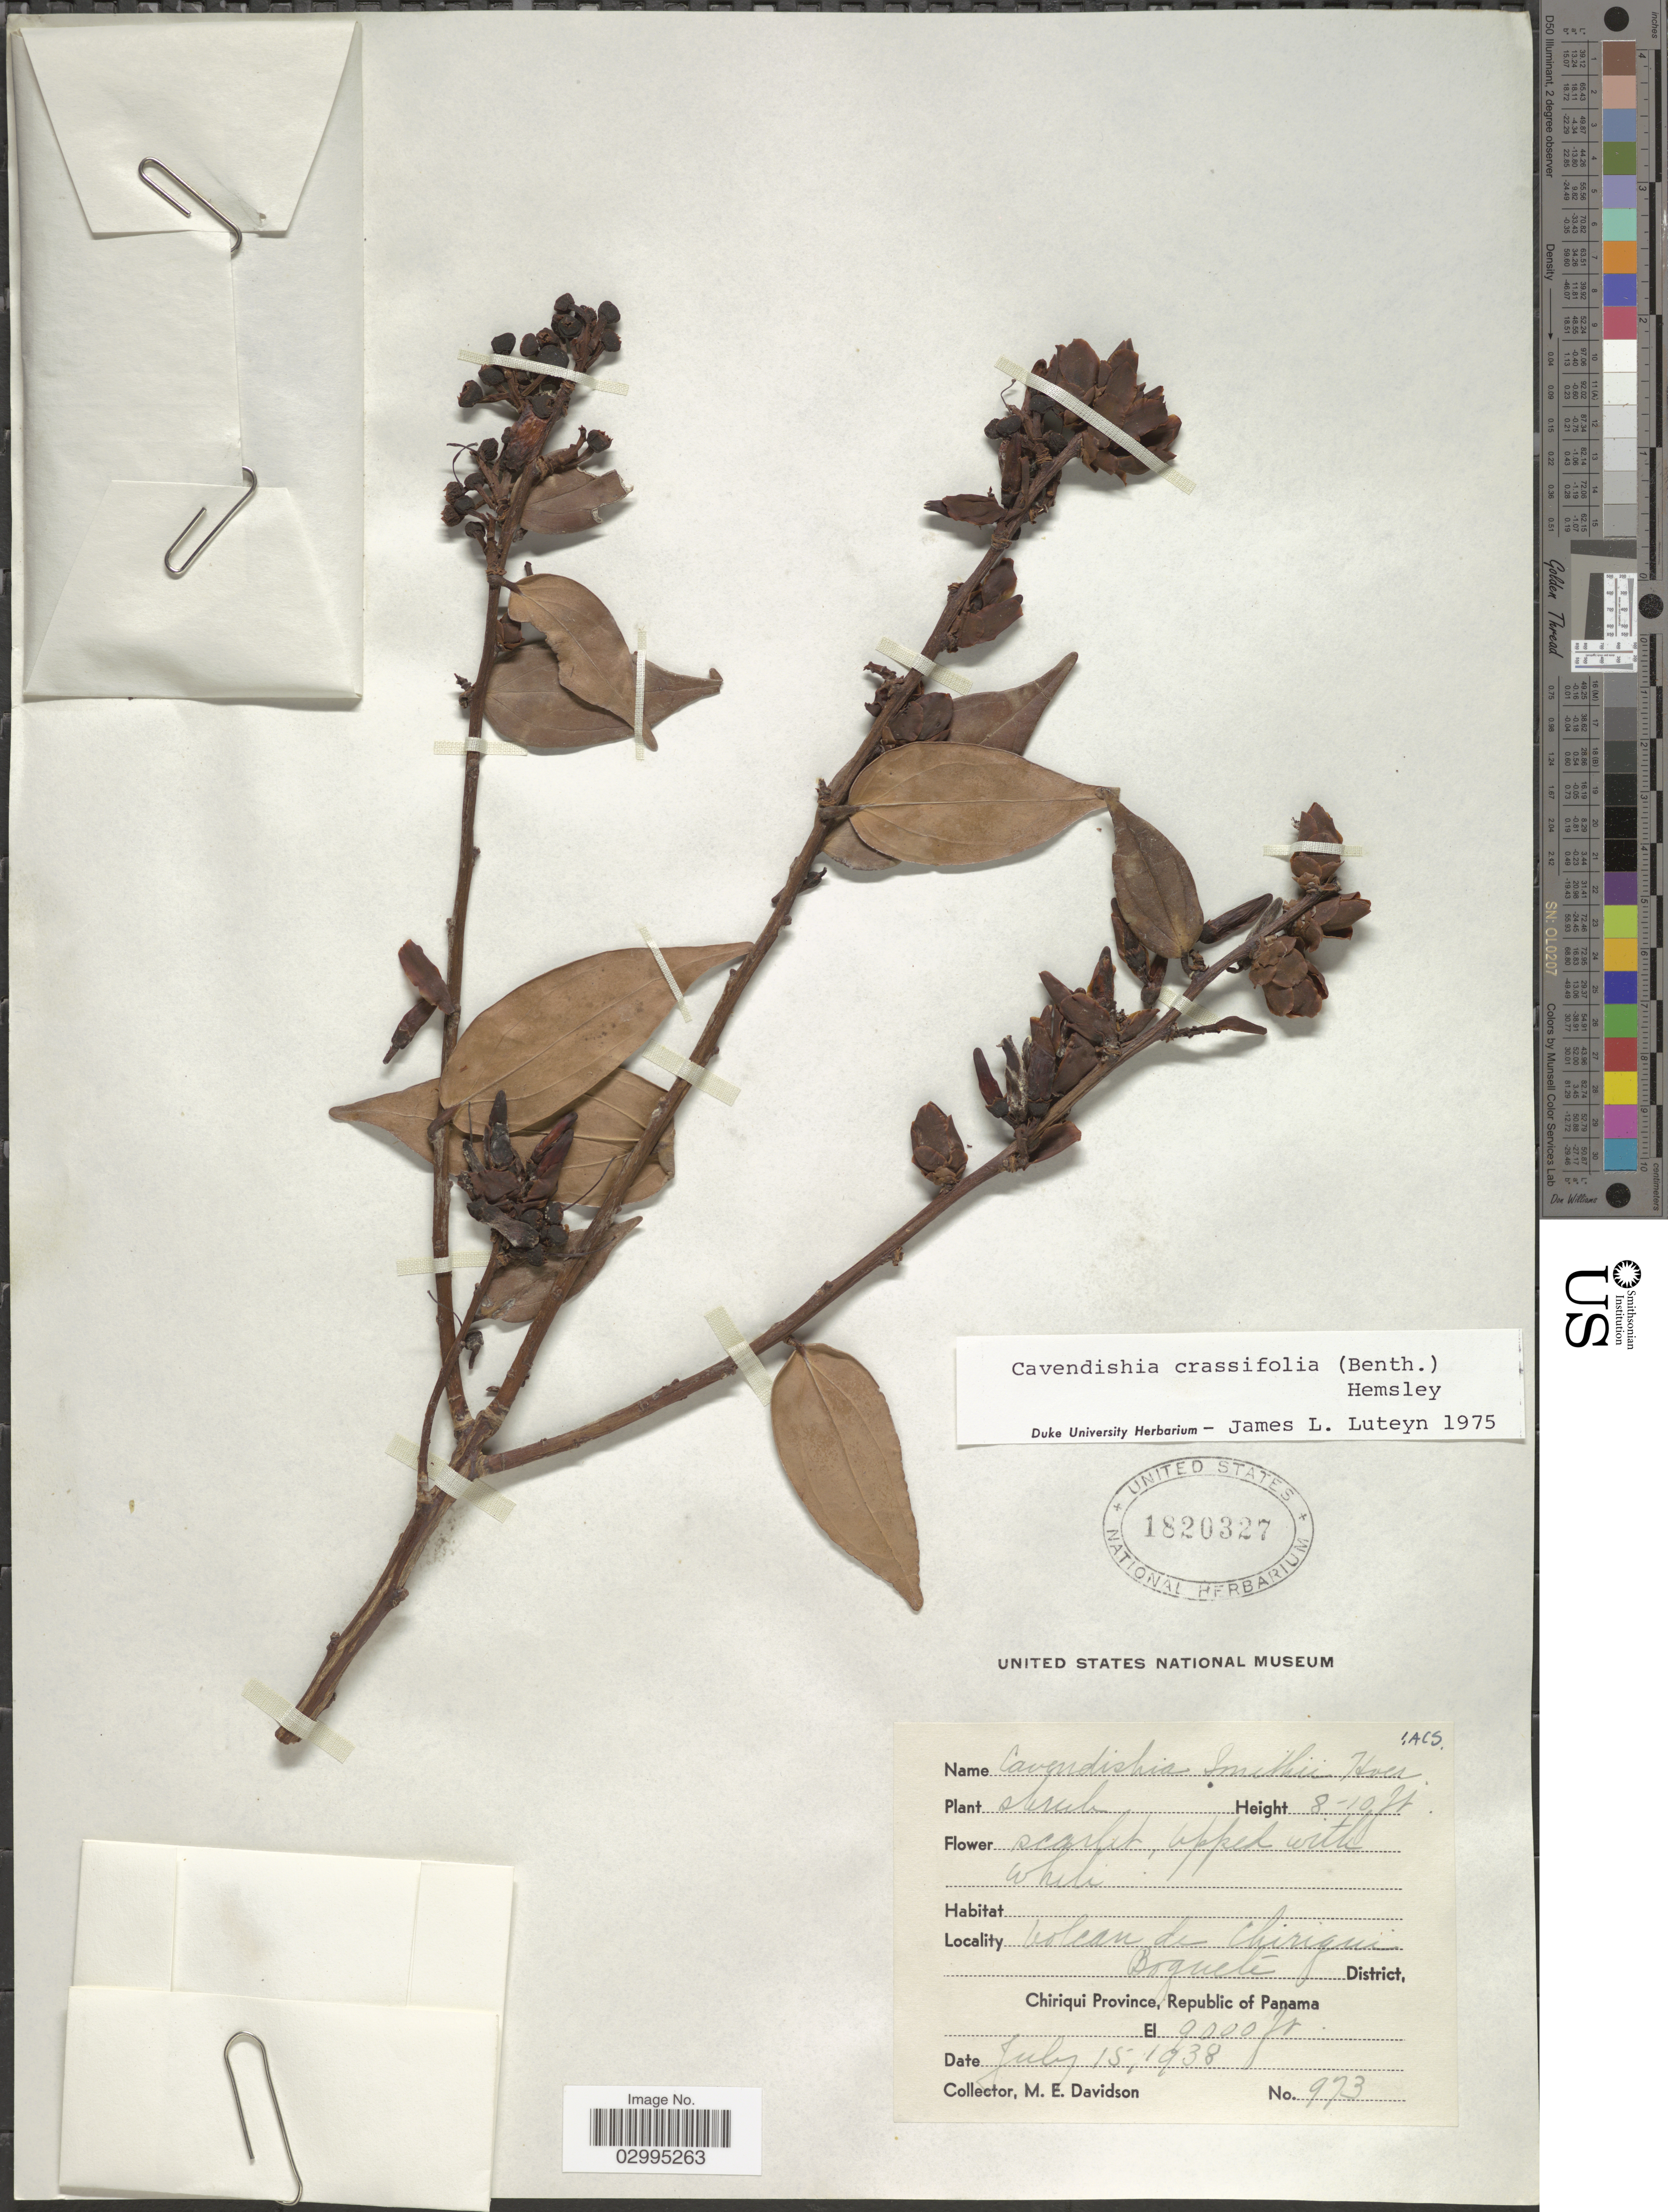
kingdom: Plantae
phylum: Tracheophyta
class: Magnoliopsida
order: Ericales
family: Ericaceae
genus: Cavendishia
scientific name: Cavendishia crassifolia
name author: (Benth.) Hemsl.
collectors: M. E. Davidson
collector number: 973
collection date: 1938-07-15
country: Panama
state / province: Chiriqui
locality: Volcan de Chiriqui. Boquete District.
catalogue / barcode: US 1820327